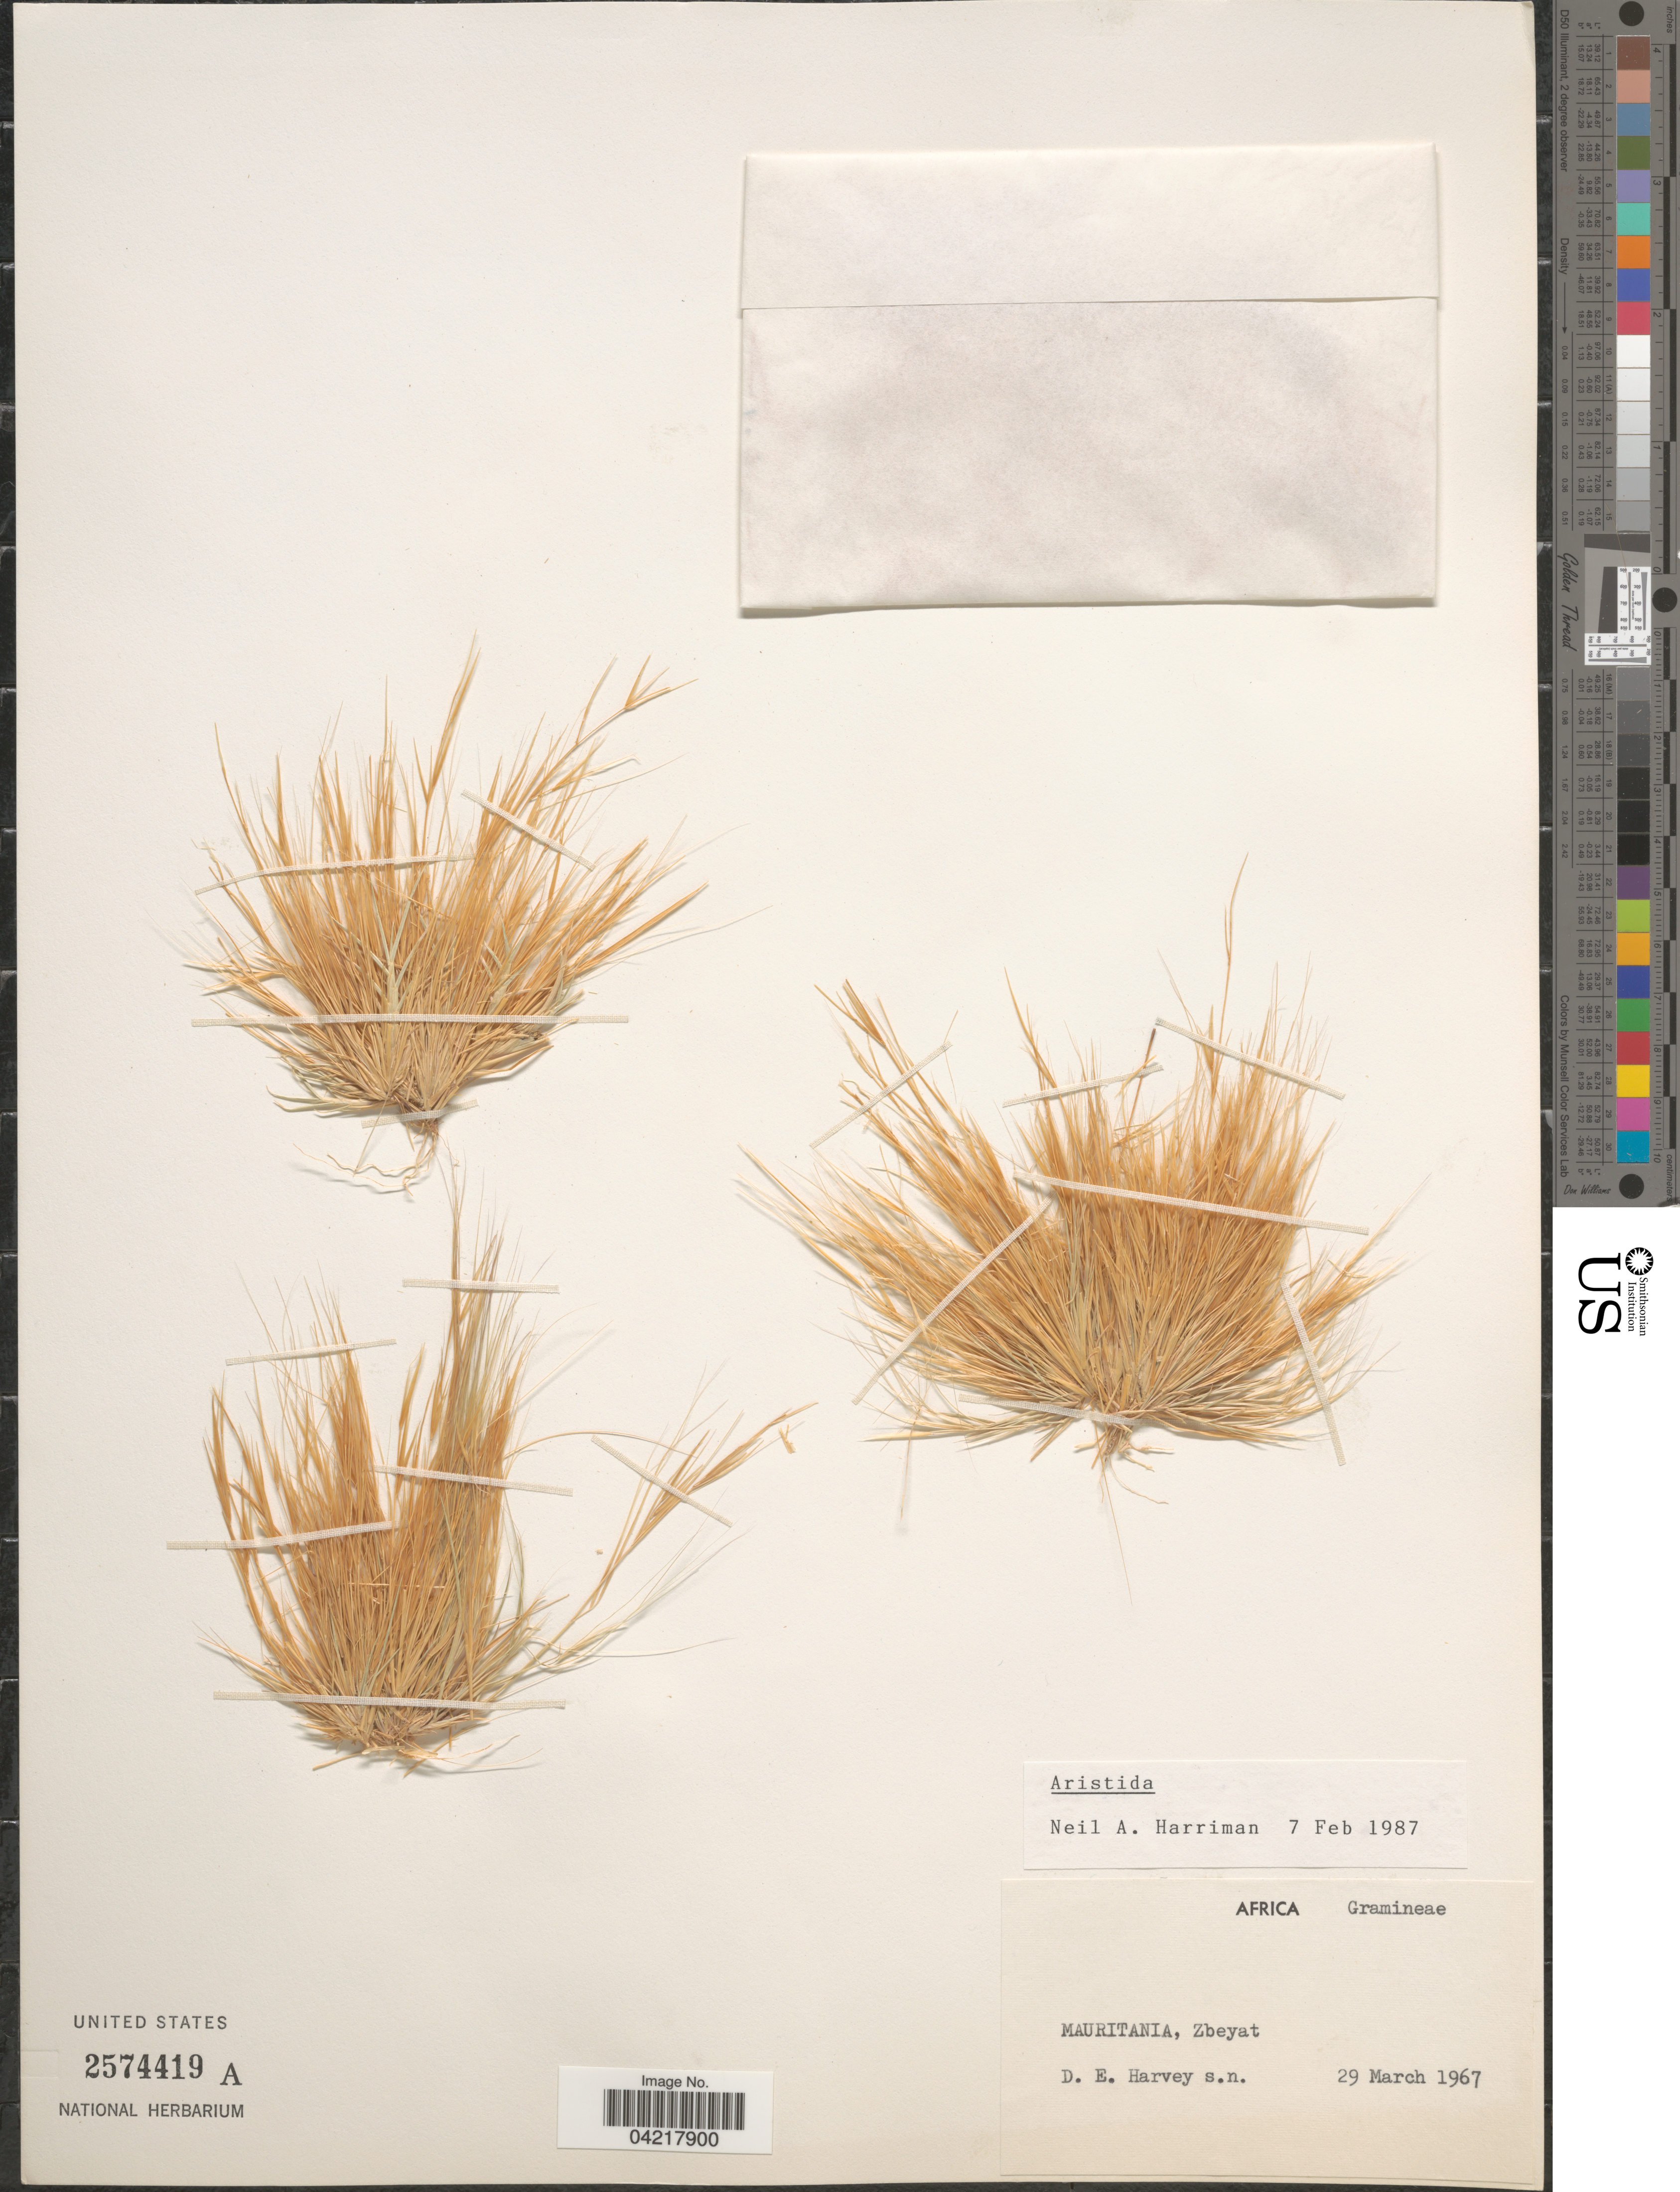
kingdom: Plantae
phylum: Tracheophyta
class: Liliopsida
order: Poales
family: Poaceae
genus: Aristida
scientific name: Aristida sp.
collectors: D. E. Harvey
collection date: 1967-03-29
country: Mauritania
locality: Zbeyat.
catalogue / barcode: US 2574419A